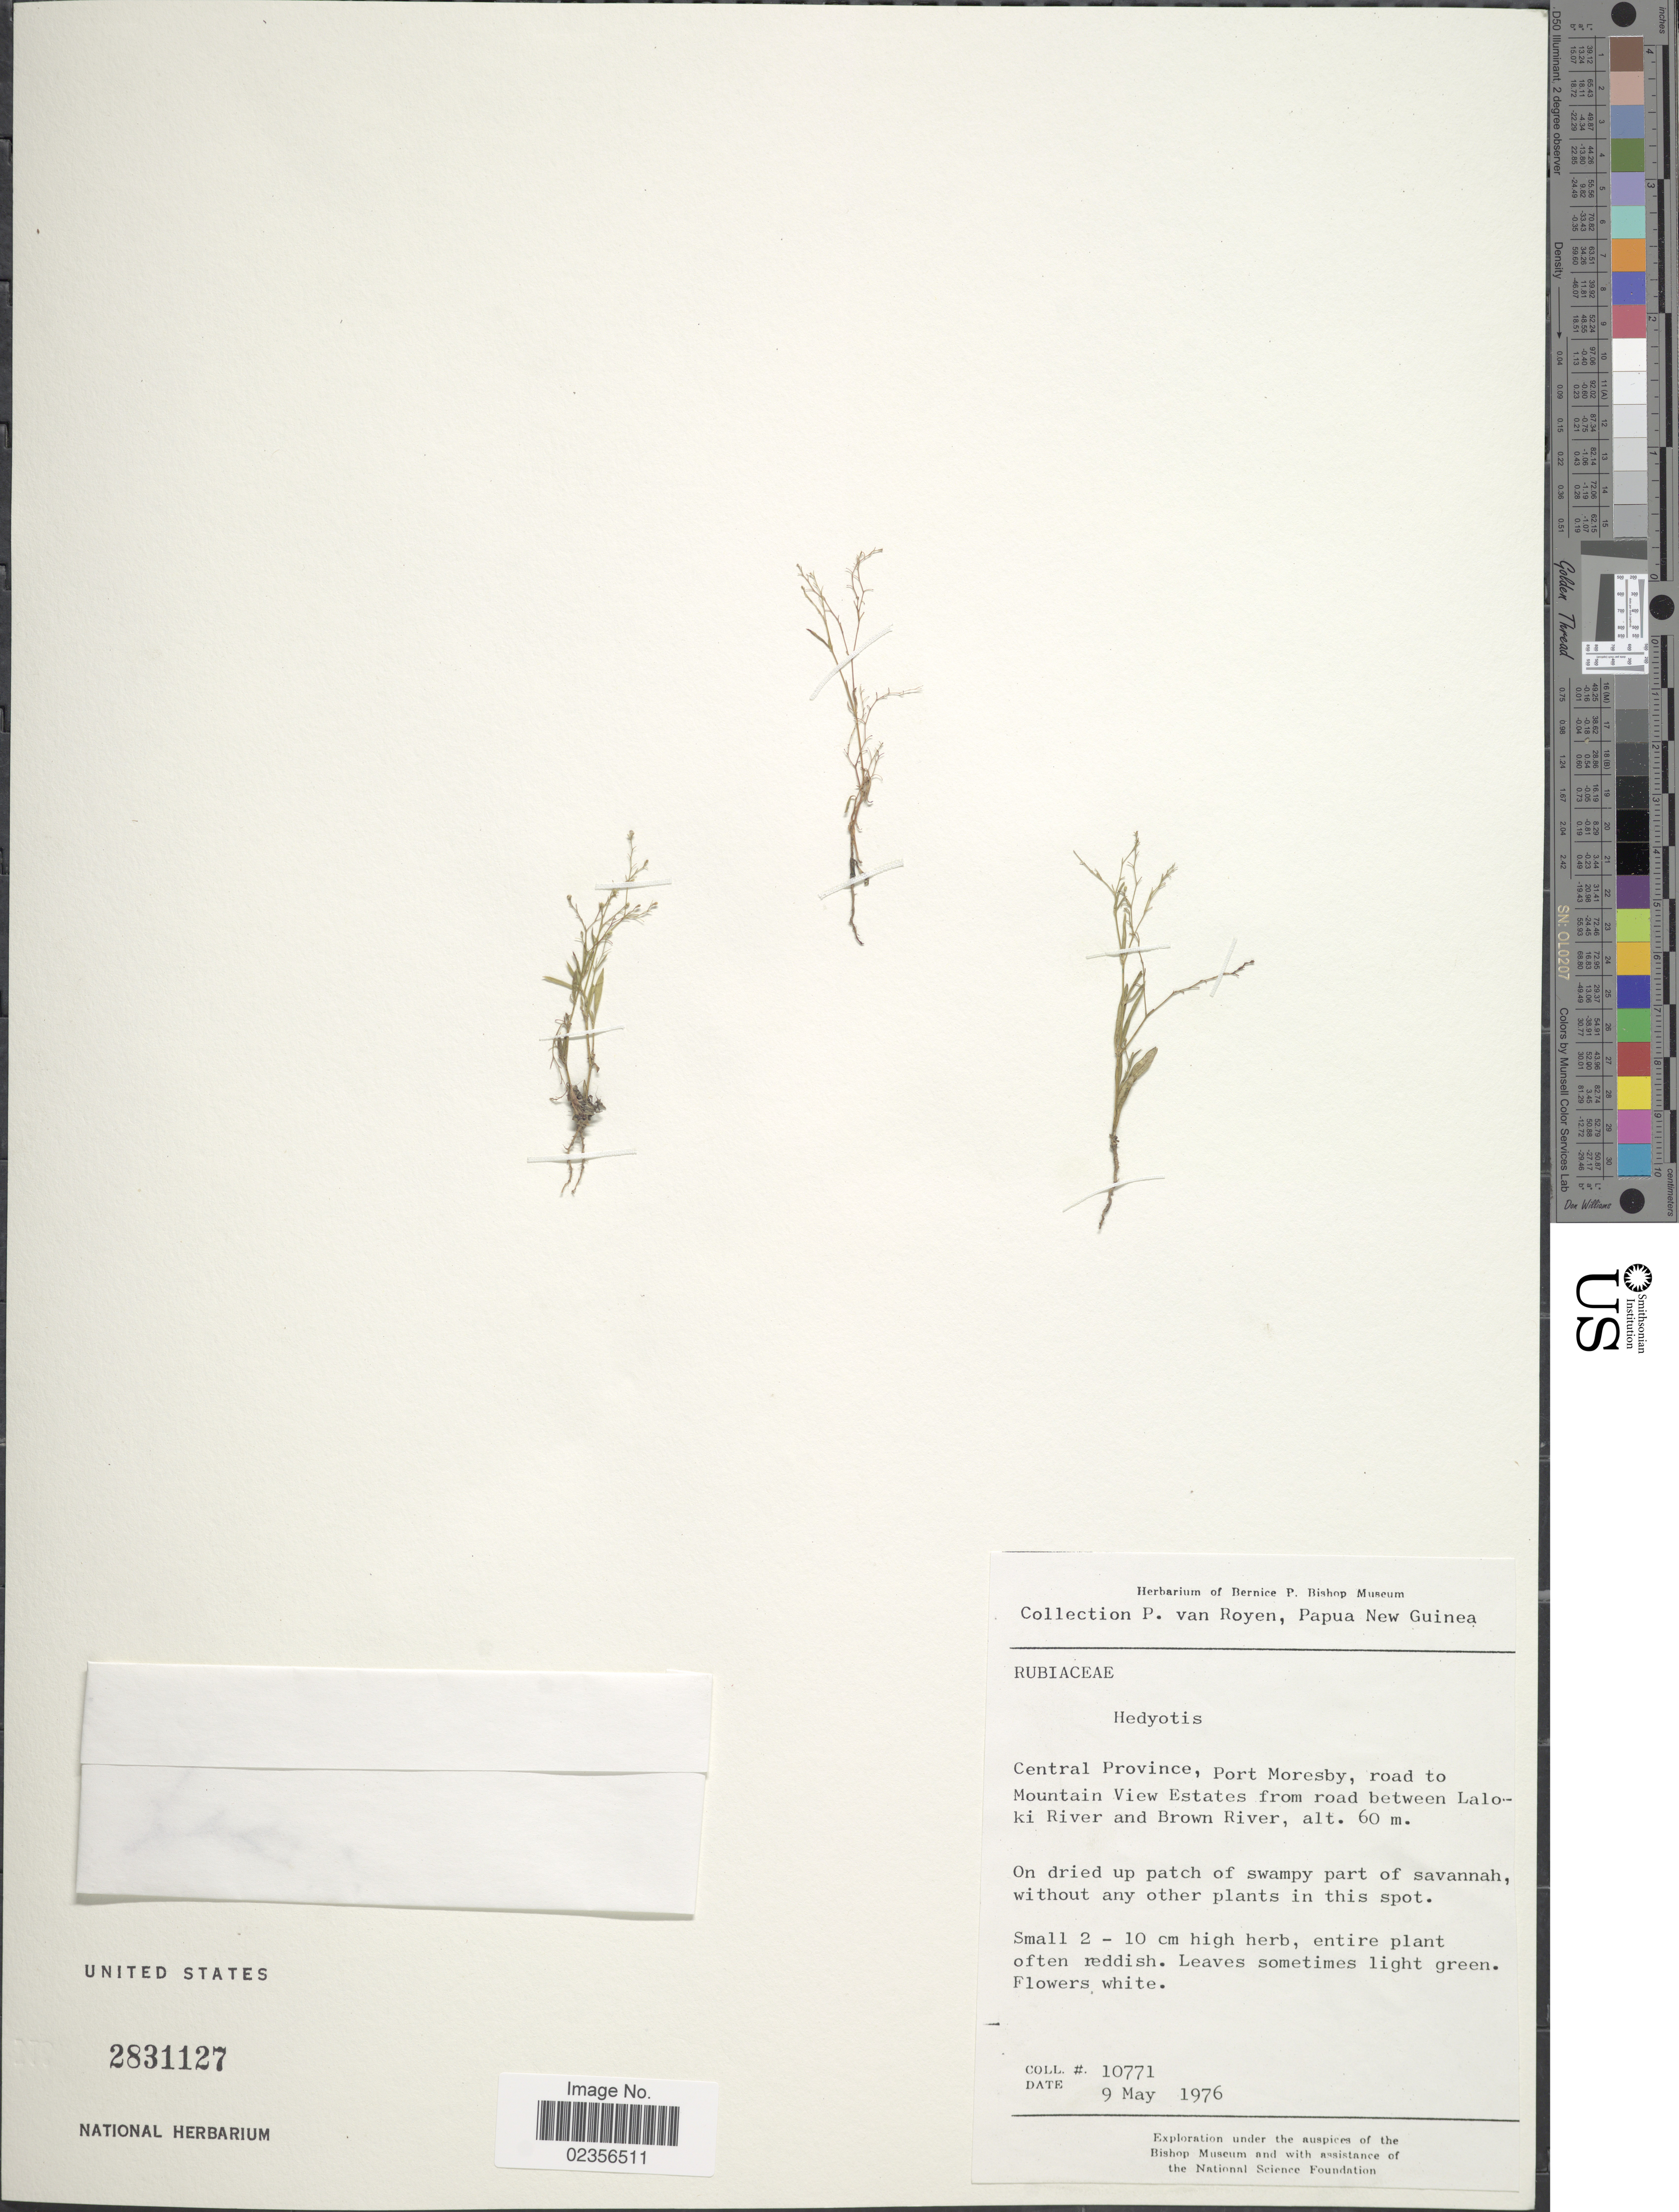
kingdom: Plantae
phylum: Tracheophyta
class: Magnoliopsida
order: Gentianales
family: Rubiaceae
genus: Hedyotis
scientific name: Hedyotis sp.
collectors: P. van Royen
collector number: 10771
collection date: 1976-05-09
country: Papua New Guinea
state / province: Central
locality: Port Moresby, road to Mountain View Estates from road between Laloki River and Brown River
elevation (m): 60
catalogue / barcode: US 2831127